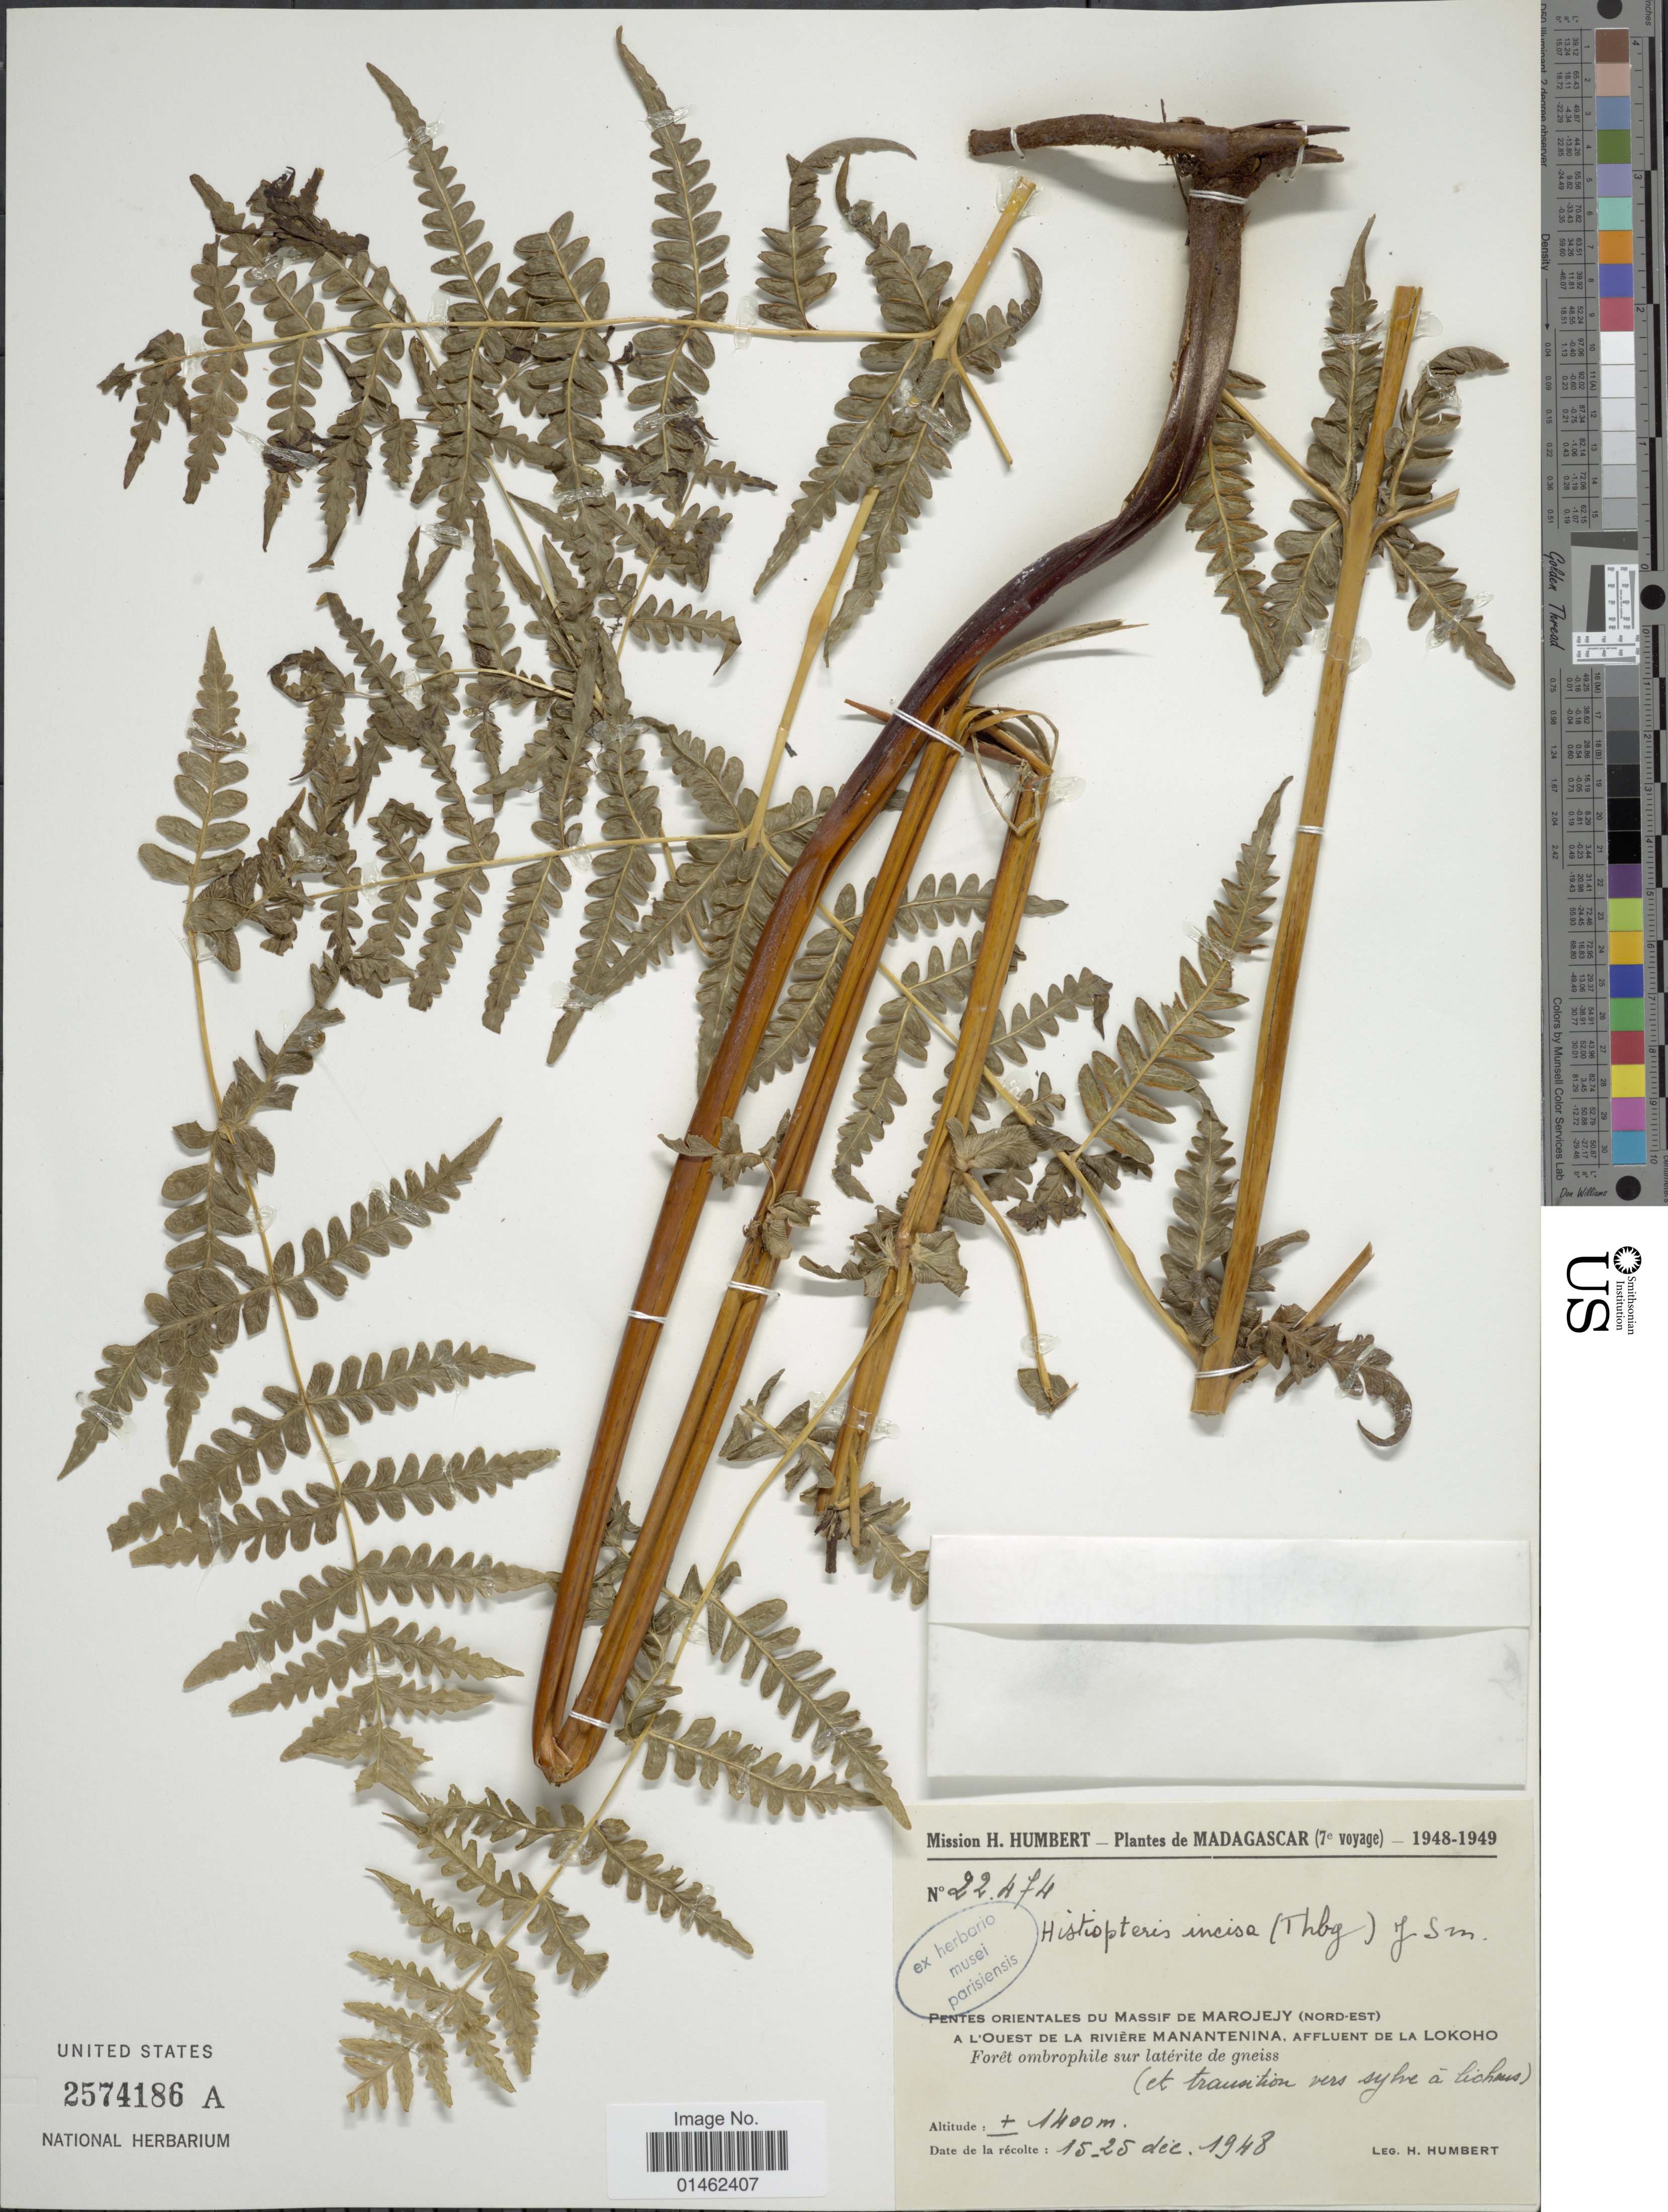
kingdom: Plantae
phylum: Tracheophyta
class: Polypodiopsida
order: Polypodiales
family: Dennstaedtiaceae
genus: Histiopteris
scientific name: Histiopteris incisa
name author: (Thunb.) J. Sm.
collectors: H. Humbert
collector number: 22474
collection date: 1948-12-15/1948-12-25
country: Madagascar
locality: Pentes orientales du Massif de Marojejy (nord-est) a l'Ouest de la Rivière Manantenina, affluent de la Lokoho, Forêt ombrophile sur latérite de gneiss (et transition vers sylve à lichens)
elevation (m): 1400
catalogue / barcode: US 2574186A